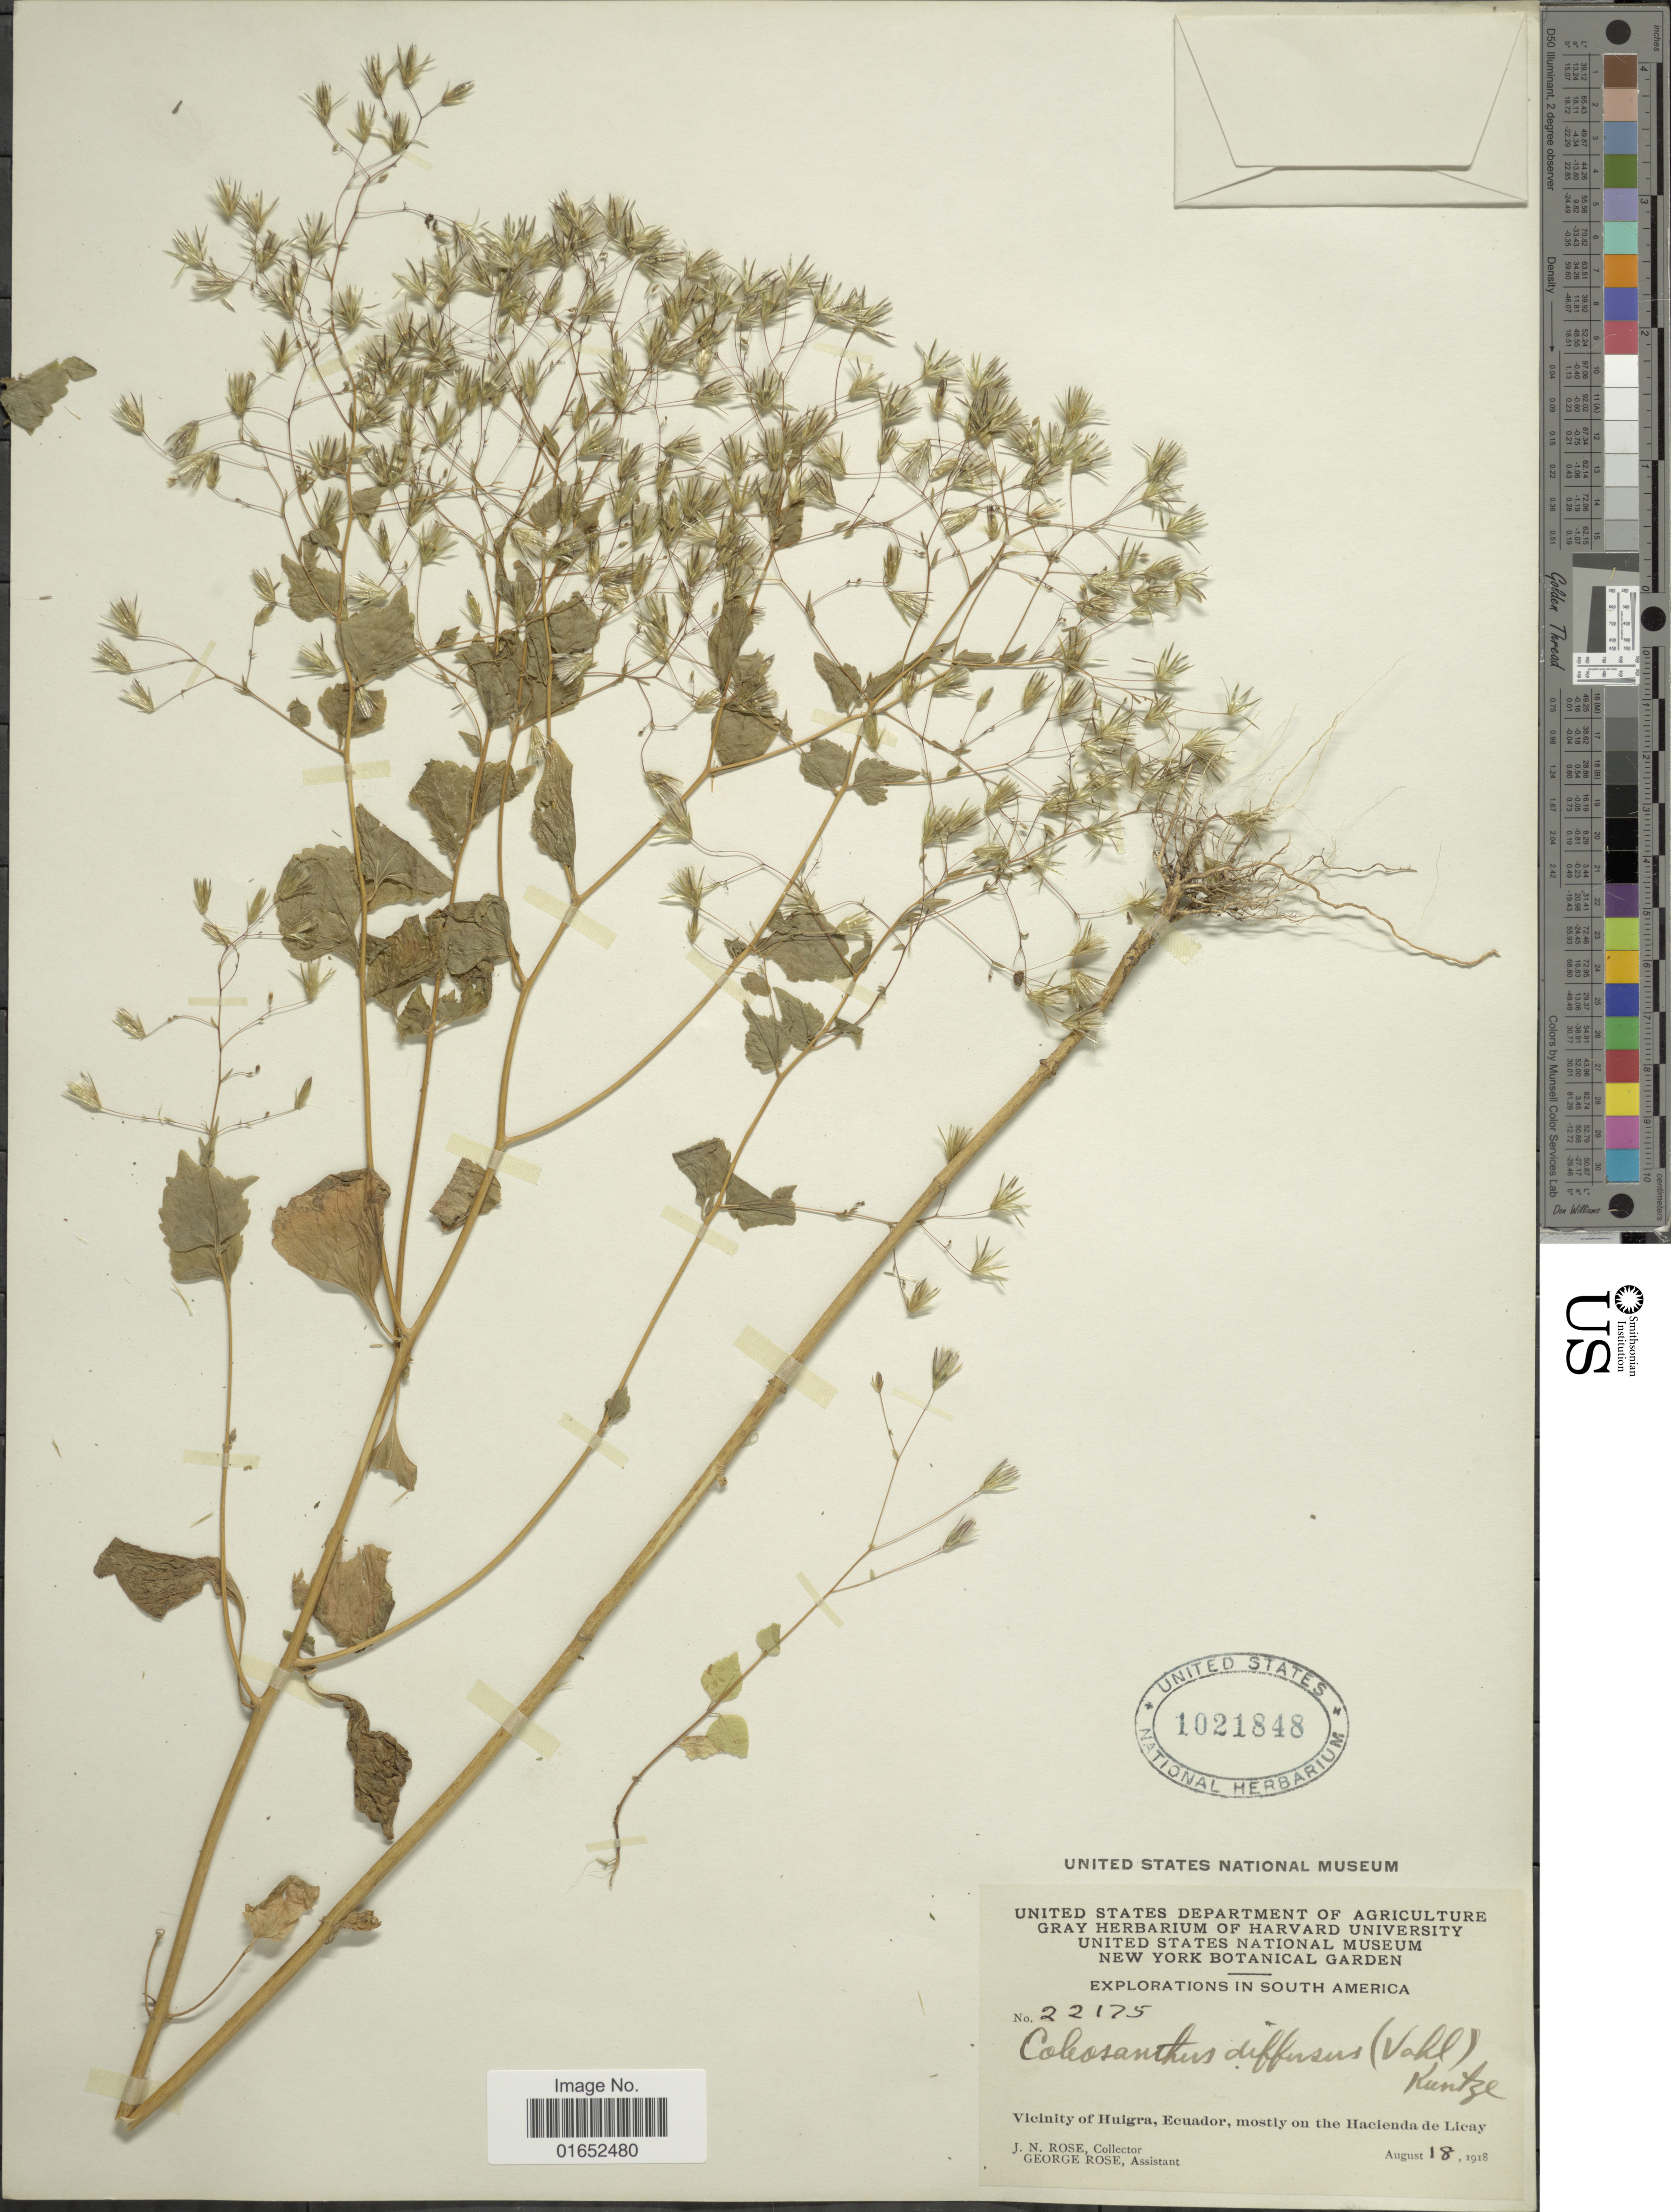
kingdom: Plantae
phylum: Tracheophyta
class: Magnoliopsida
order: Asterales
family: Asteraceae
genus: Brickellia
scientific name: Brickellia diffusa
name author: (Vahl) A. Gray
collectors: J. N. Rose & G. Rose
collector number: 22175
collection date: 1918-08-18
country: Ecuador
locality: Vicinity of Huigra, Ecuador, mostly on the Hacienda de Licay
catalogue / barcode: US 1021848